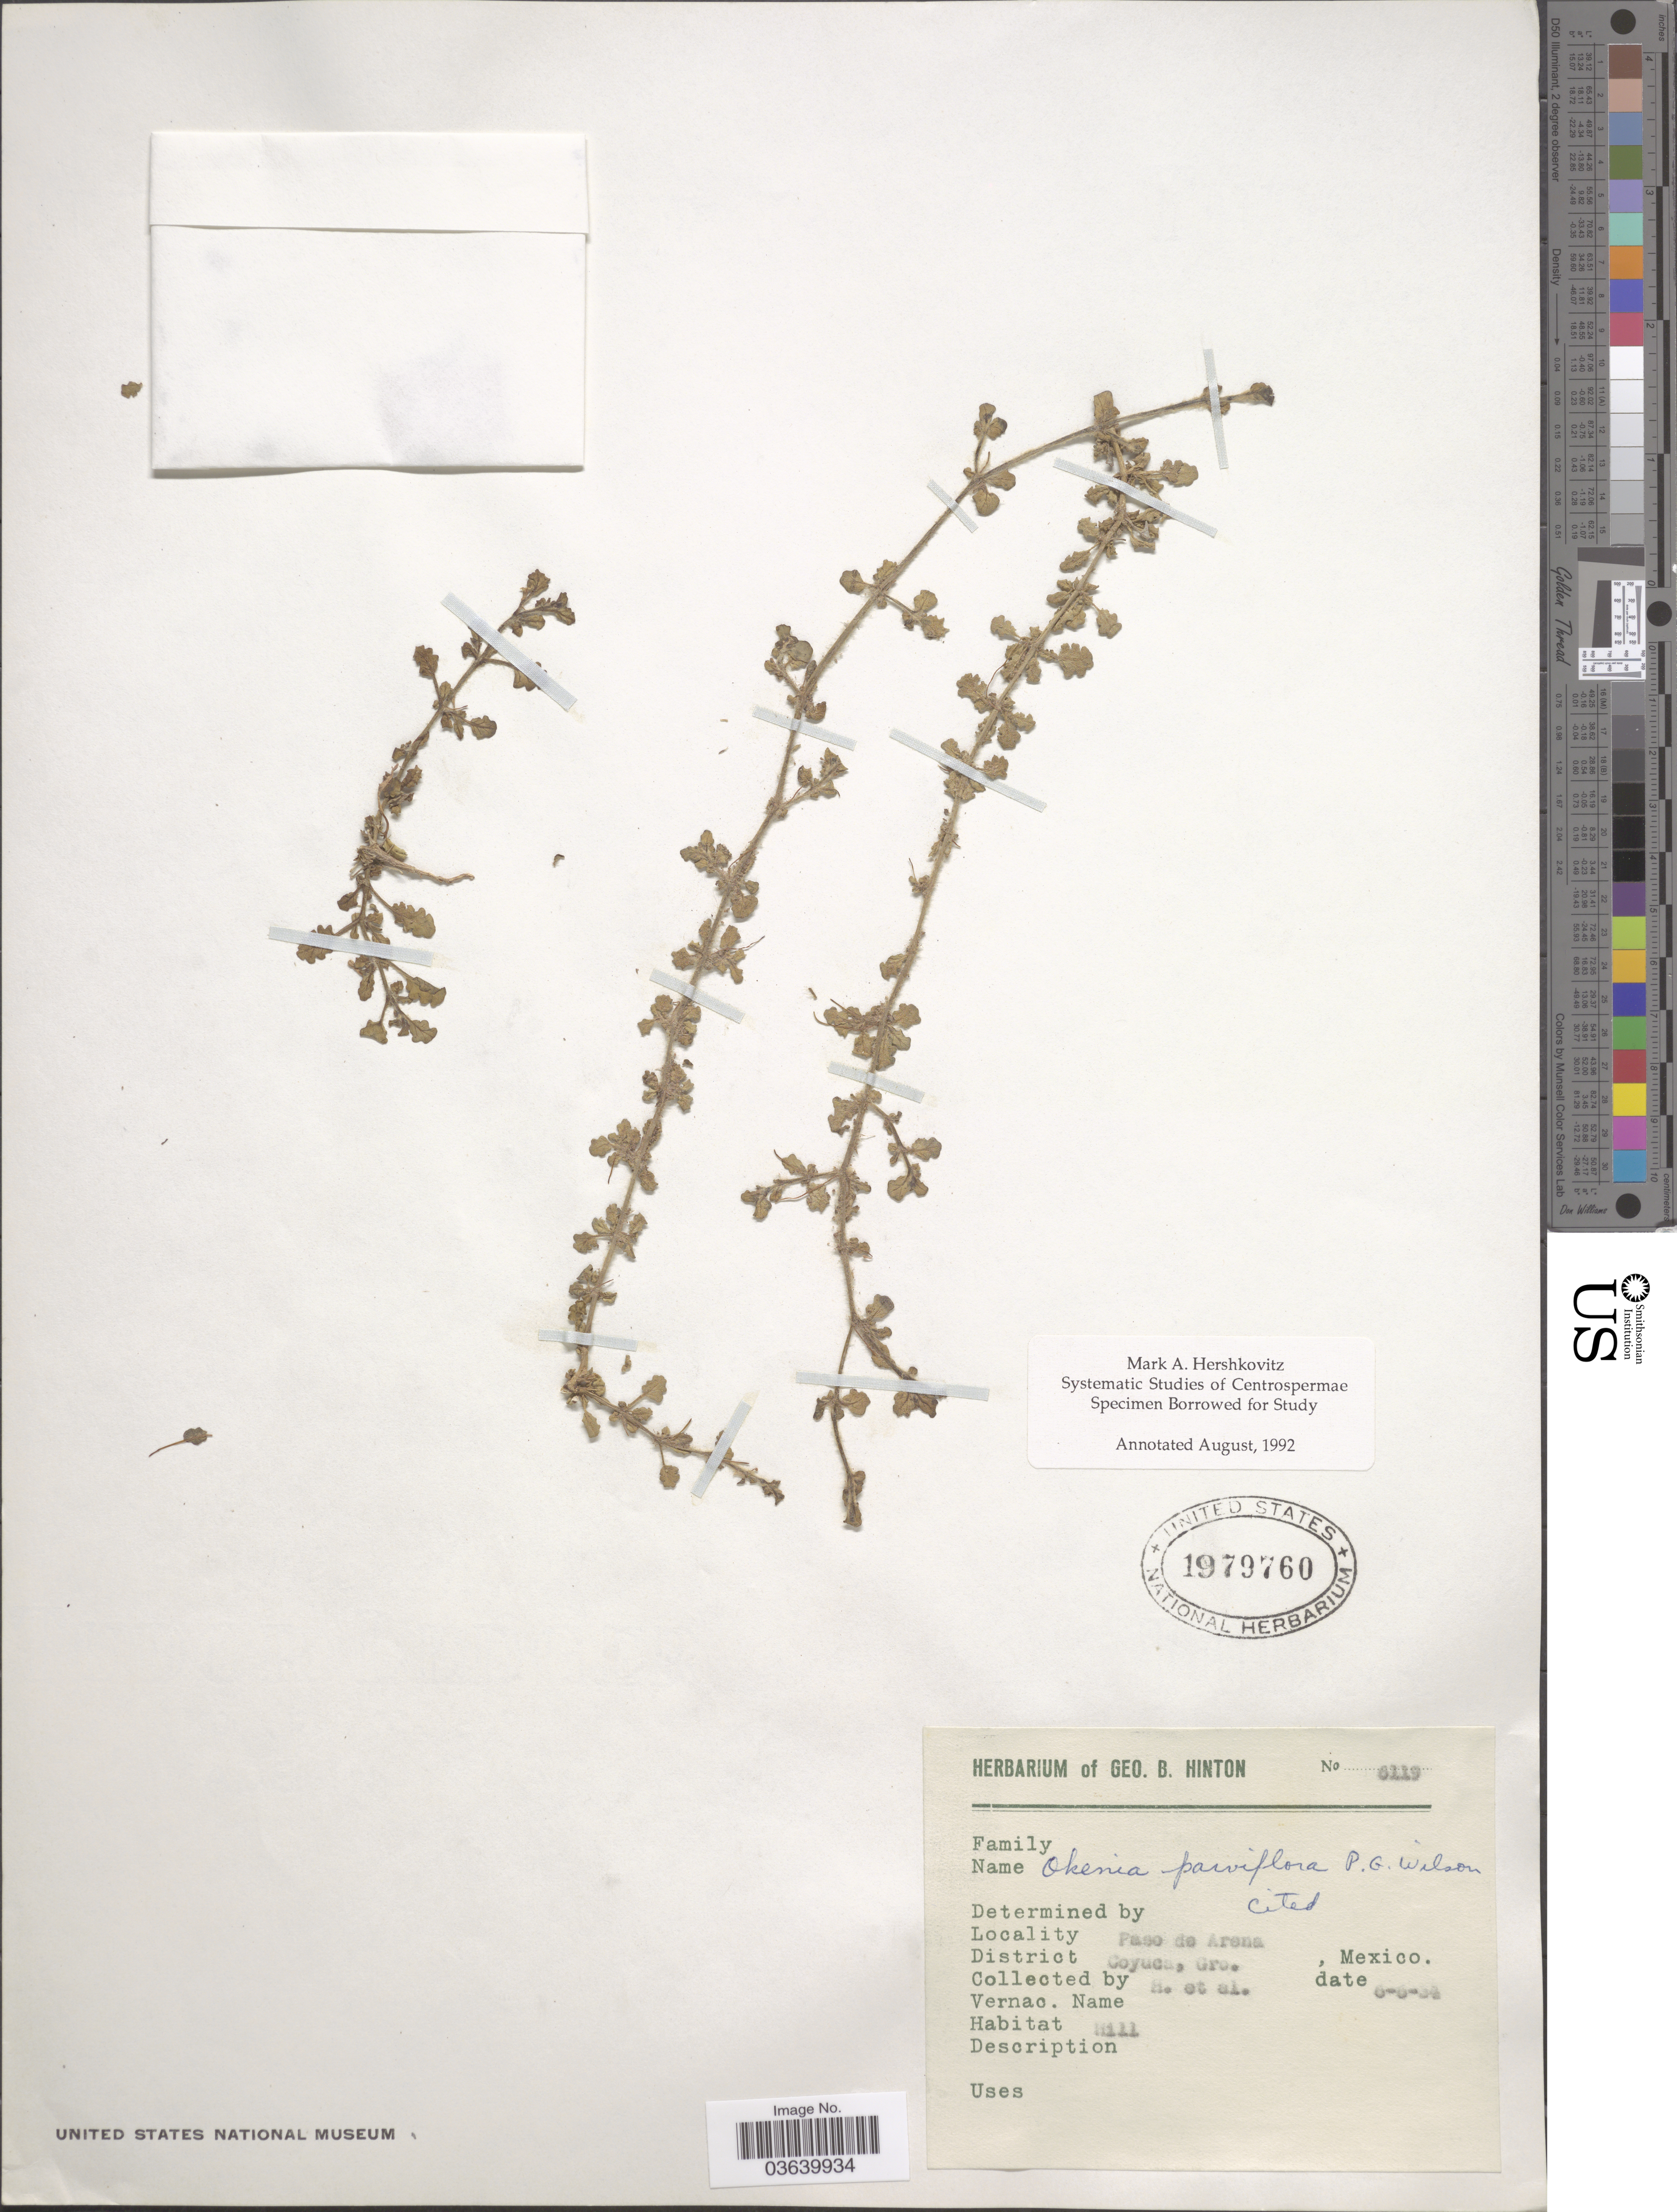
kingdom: Plantae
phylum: Tracheophyta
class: Magnoliopsida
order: Caryophyllales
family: Nyctaginaceae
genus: Okenia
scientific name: Okenia parviflora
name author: Paul G. Wilson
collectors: G. B. Hinton & et al.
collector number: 6119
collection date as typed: Transcribed d/m/y: 6/6/34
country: Mexico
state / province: Guerrero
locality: Paso de Arena. District Coyuca.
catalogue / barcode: US 1979760